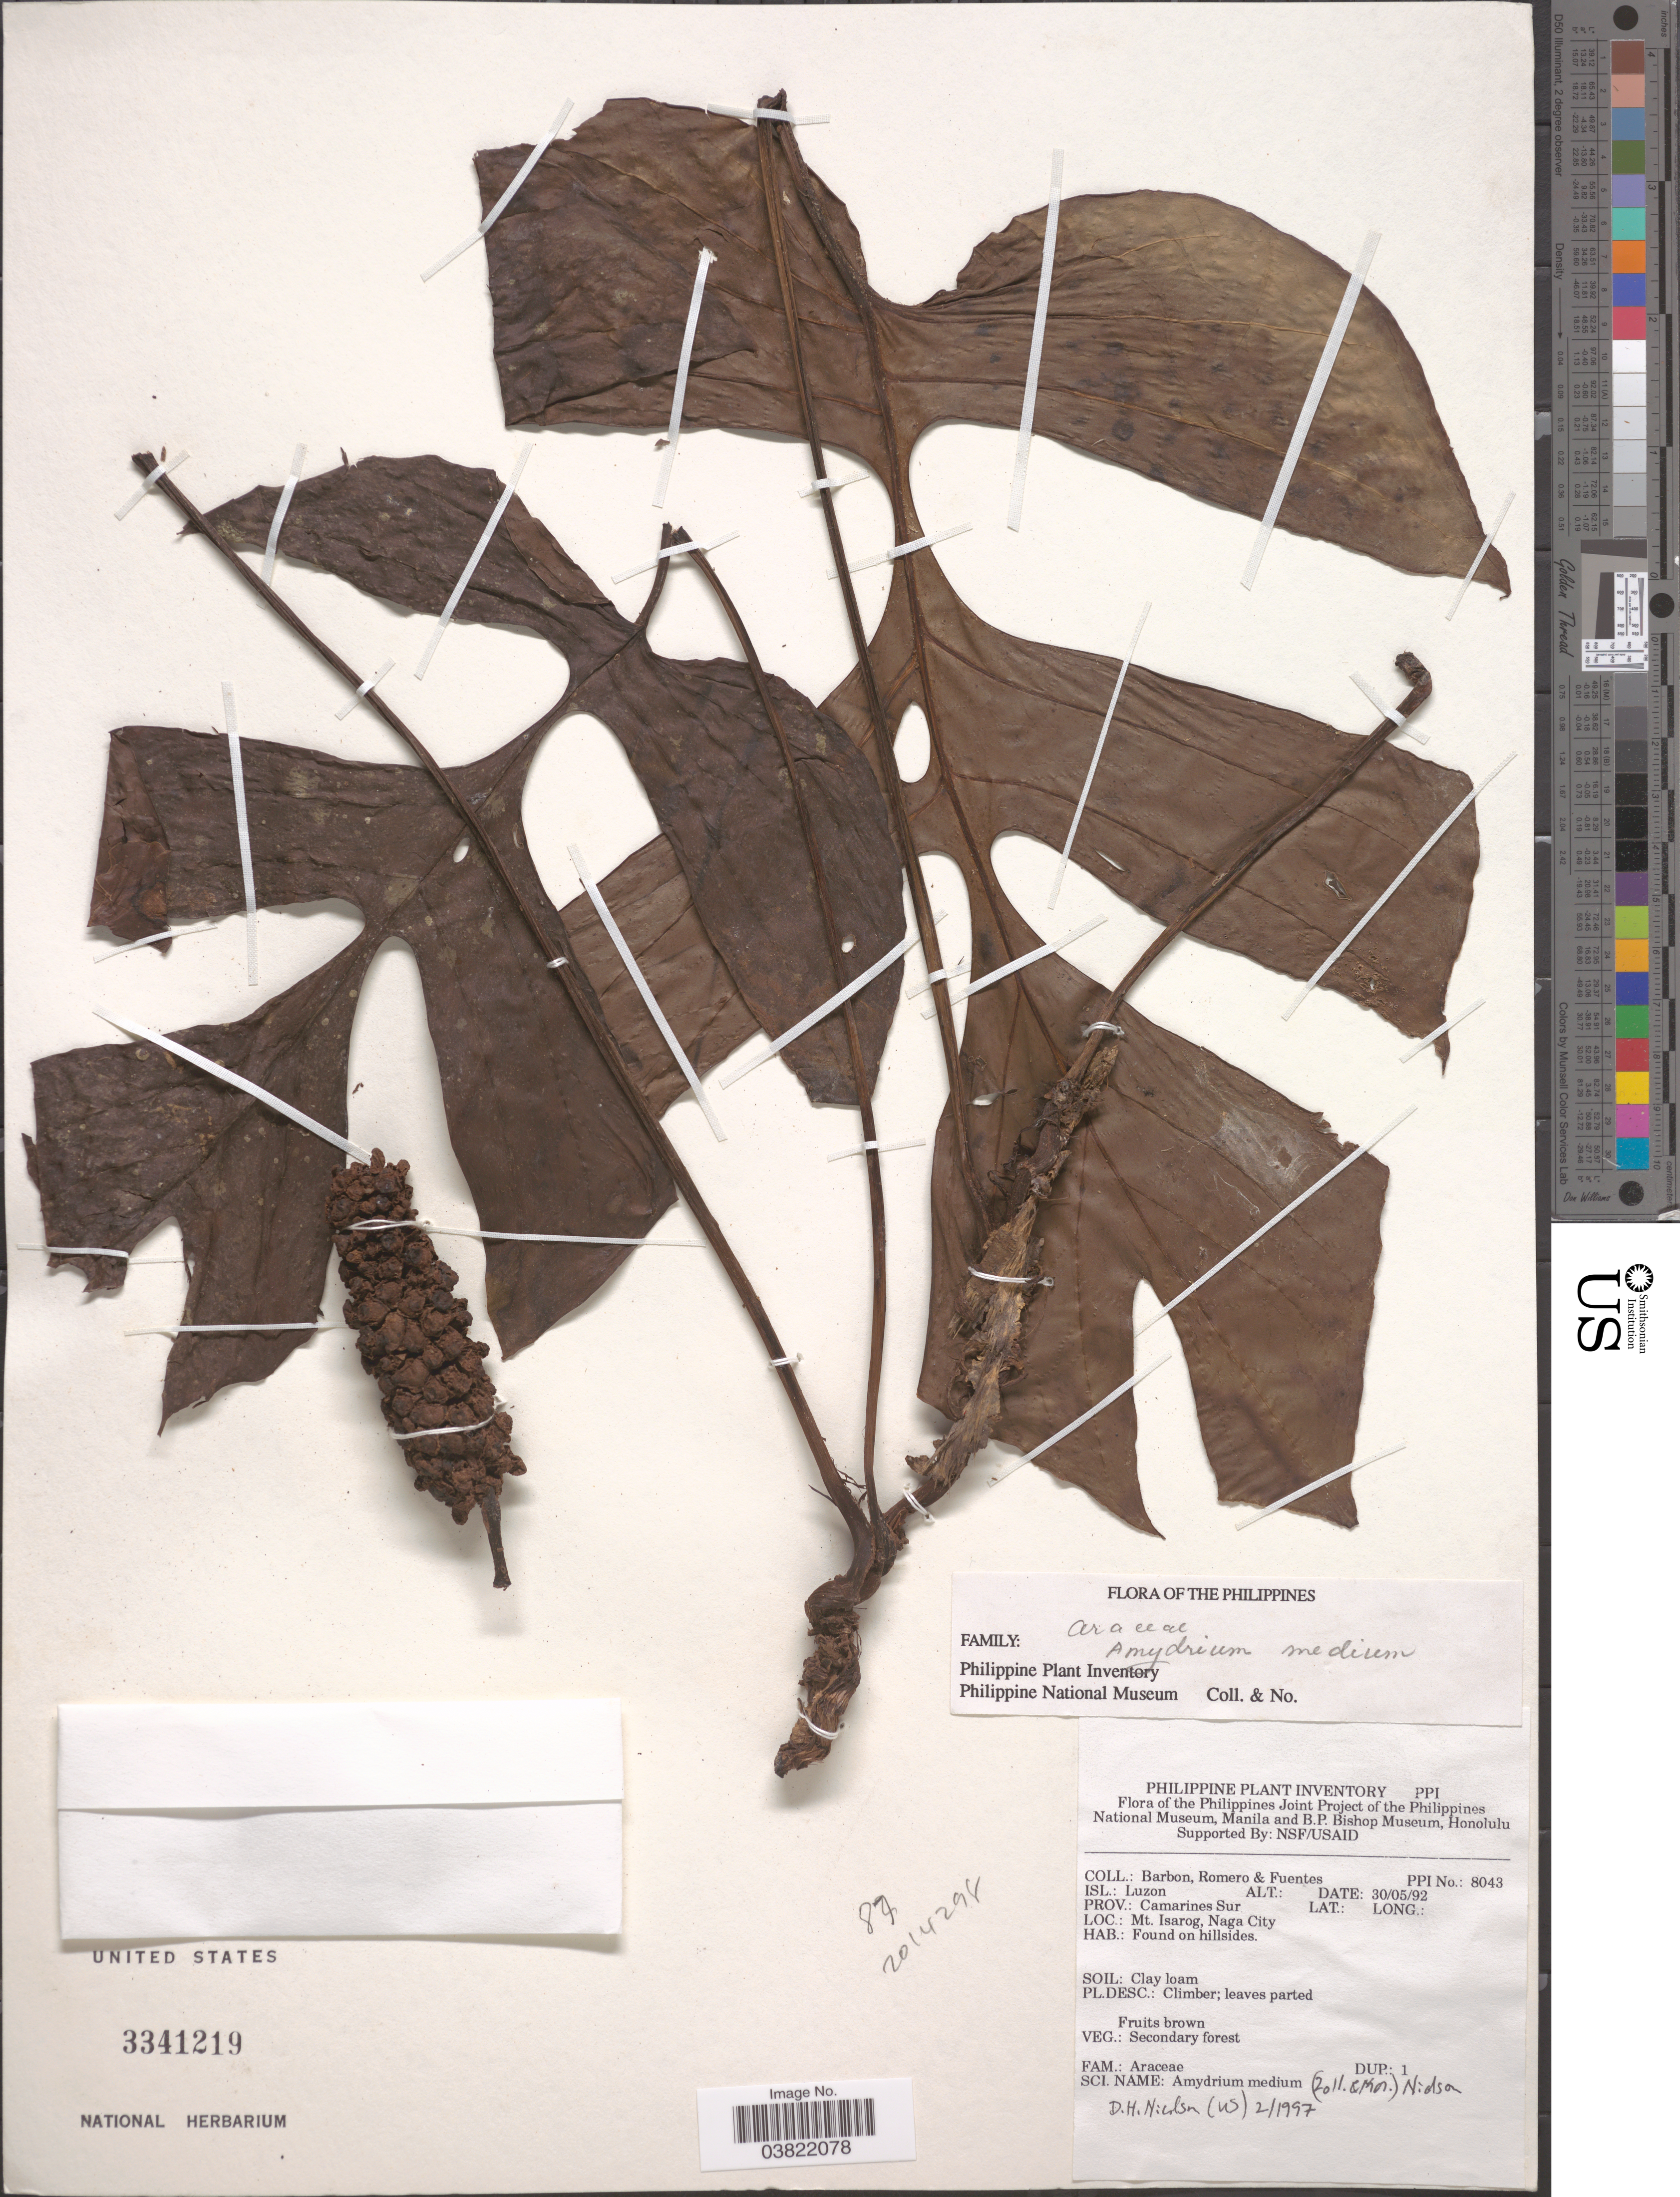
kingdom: Plantae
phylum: Tracheophyta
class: Liliopsida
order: Alismatales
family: Araceae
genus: Amydrium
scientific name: Amydrium medium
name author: (Zoll. & Moritzi) Nicolson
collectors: Barbon, -. Romero & -. Fuentes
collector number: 8043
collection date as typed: Transcribed d/m/y: 30/5/92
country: Philippines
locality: Isl.: Luzon, Prov.: Camarines Sur. Mt. Isarog, Naga City.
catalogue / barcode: US 3341219